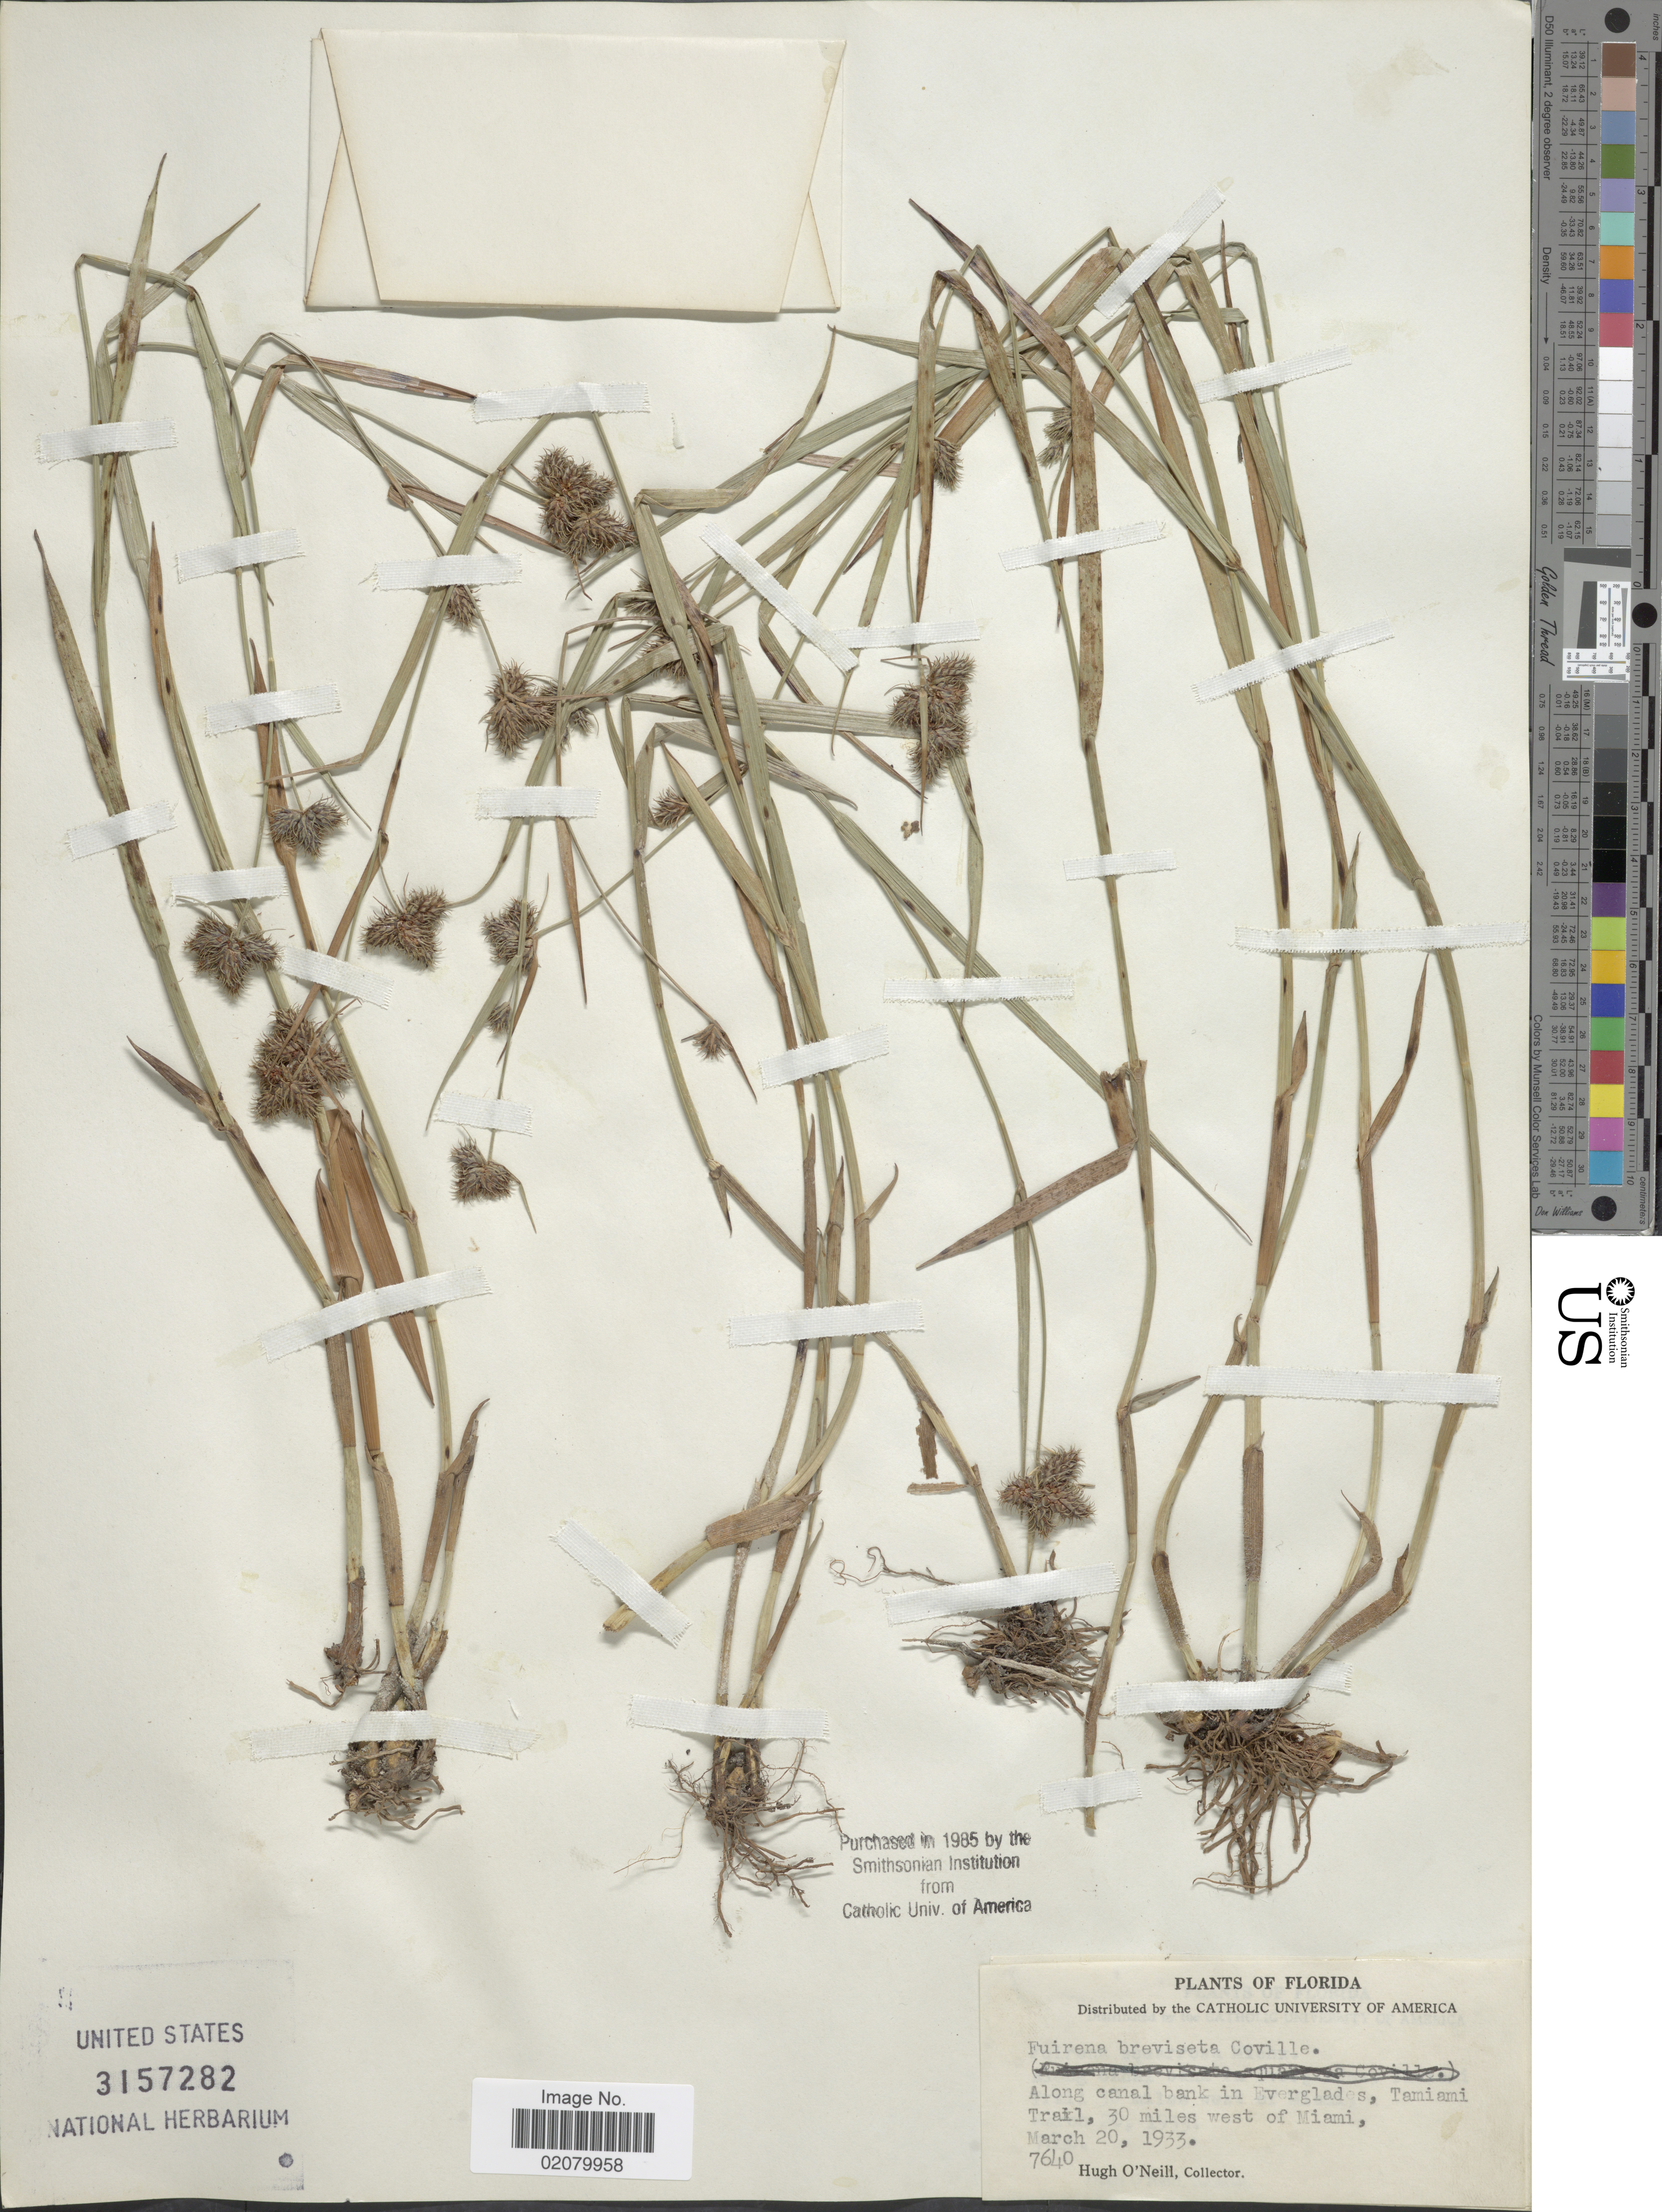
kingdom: Plantae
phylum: Tracheophyta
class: Liliopsida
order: Poales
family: Cyperaceae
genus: Fuirena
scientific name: Fuirena squarrosa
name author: Michx.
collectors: H. O'Neill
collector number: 7640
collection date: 1933-03-20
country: United States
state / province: Florida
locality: Along canal bank in Everglades, Tamiami Trail, 30 miles west of Miami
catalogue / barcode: US 3157282